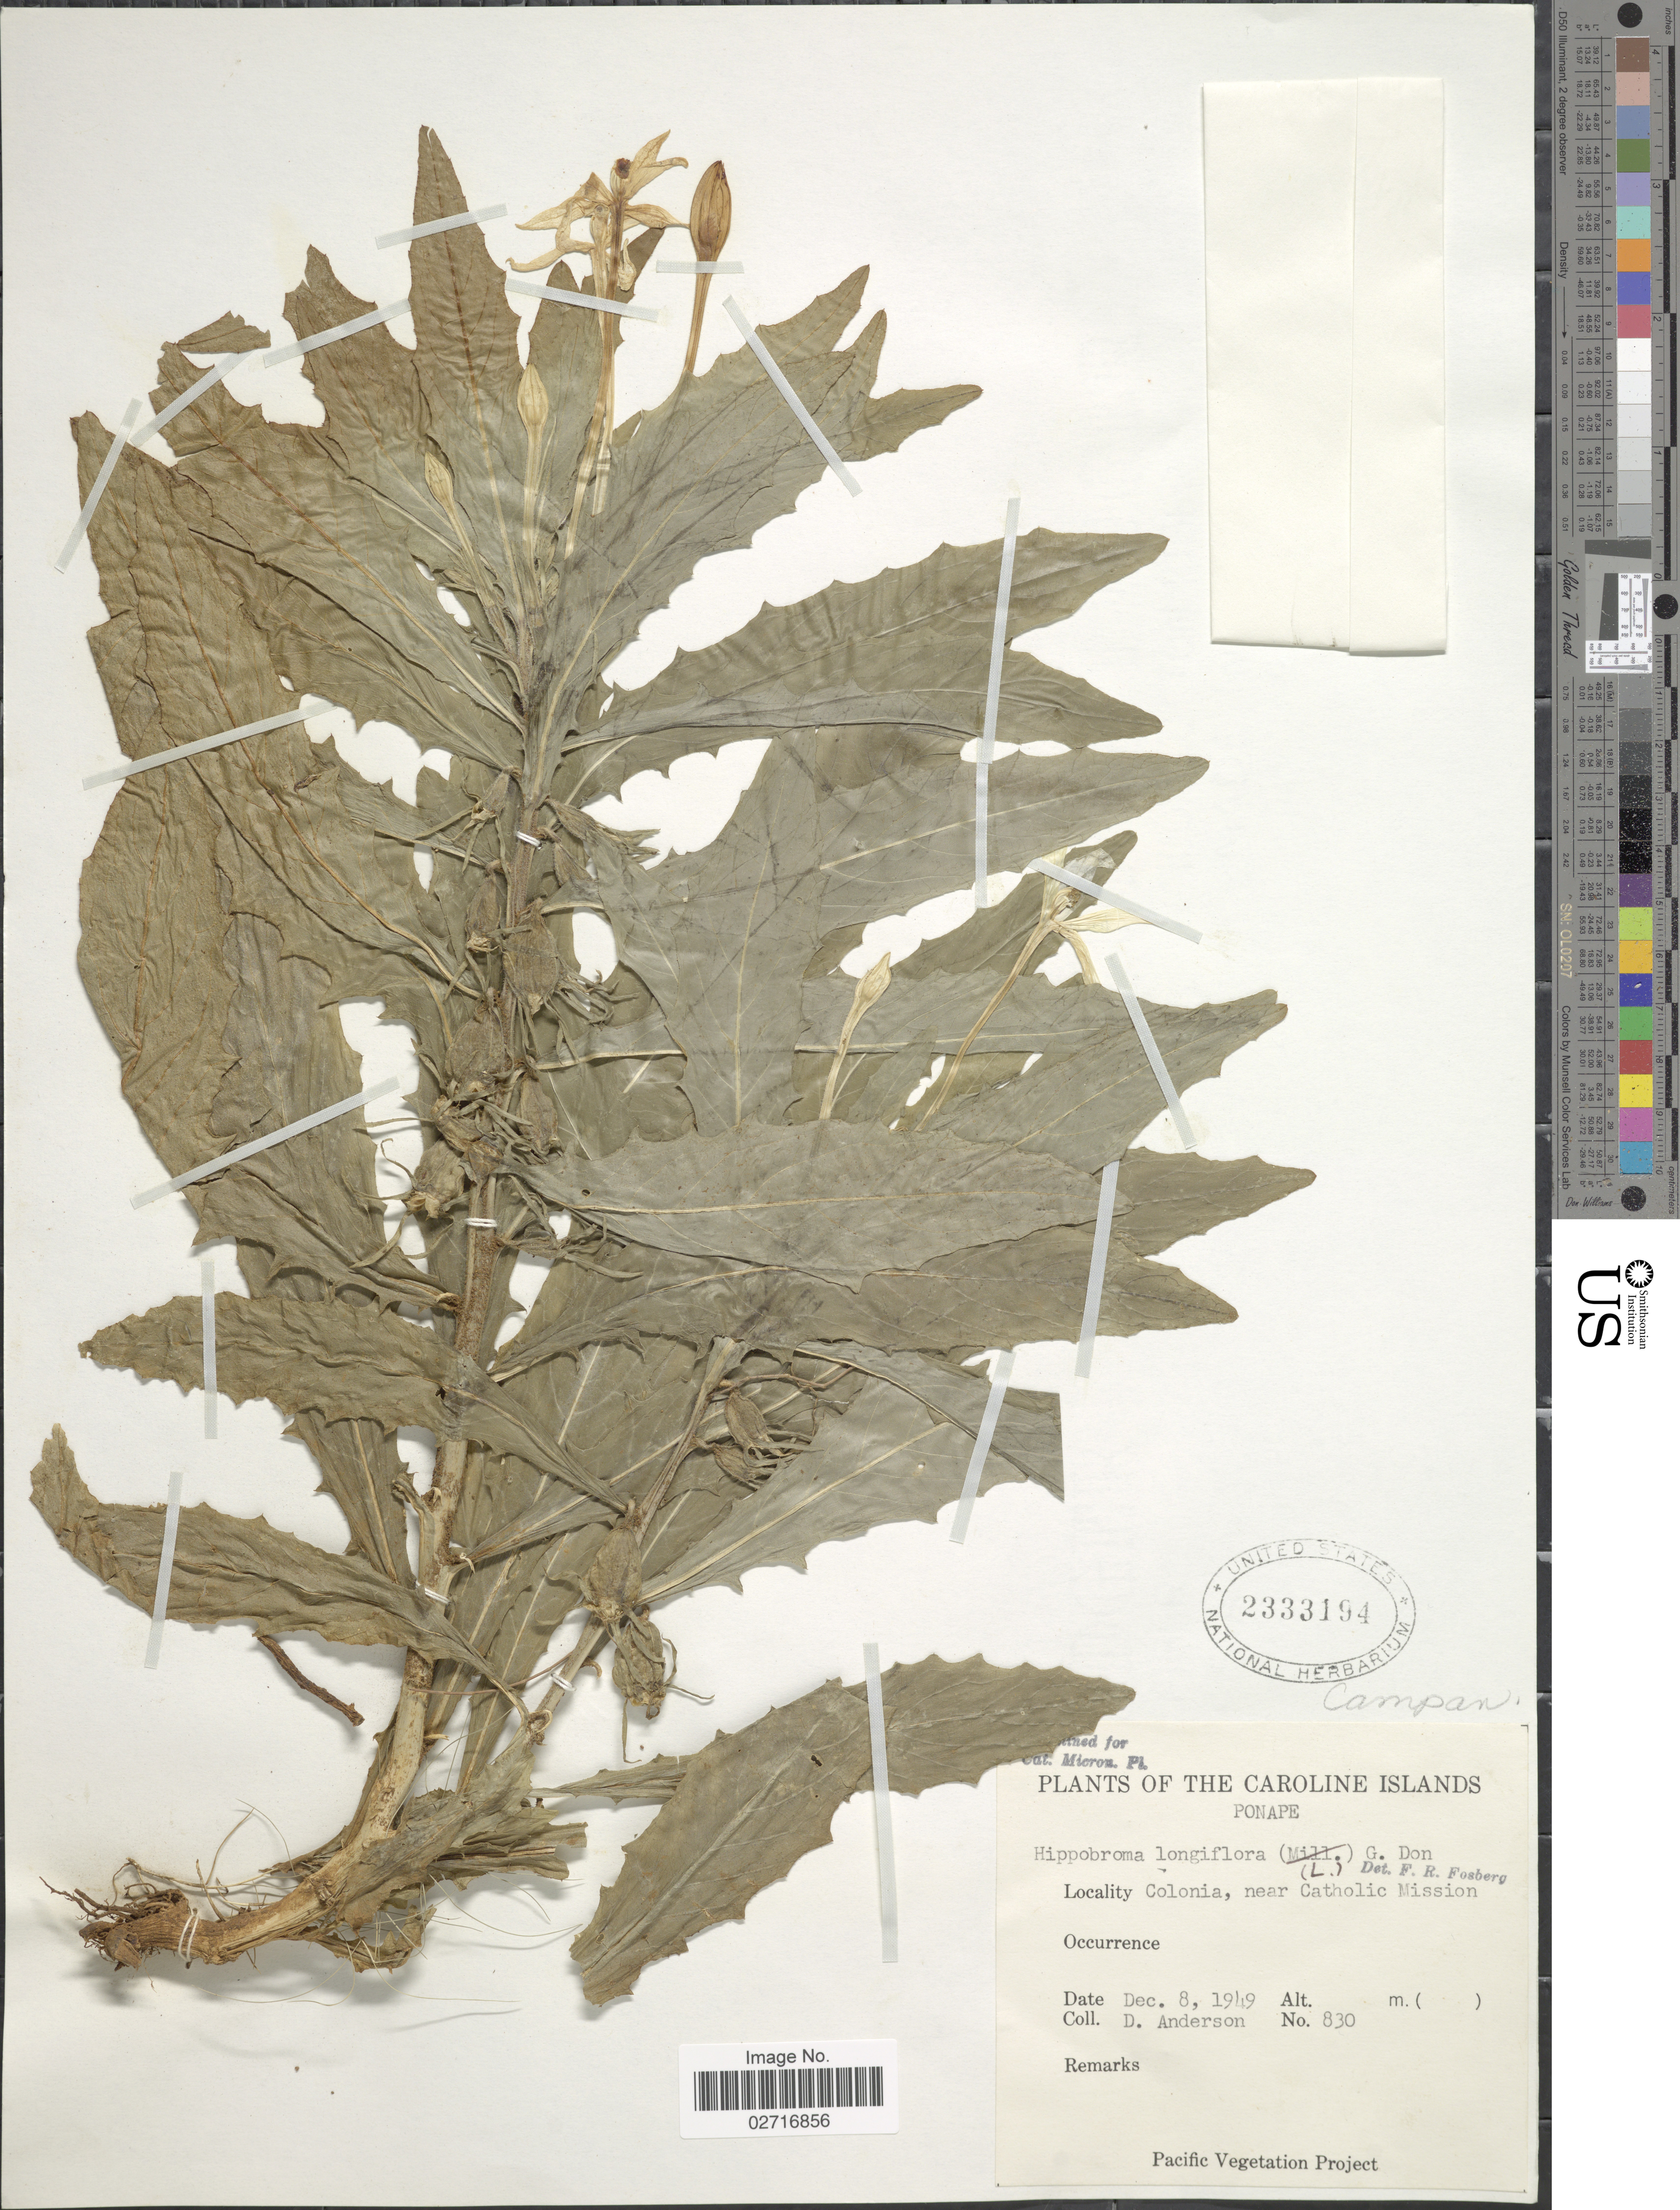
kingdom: Plantae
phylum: Tracheophyta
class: Magnoliopsida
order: Asterales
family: Campanulaceae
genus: Hippobroma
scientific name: Hippobroma longiflora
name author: (L.) G. Don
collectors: D. Anderson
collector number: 830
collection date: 1949-12-08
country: Micronesia, Federated States of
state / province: Pohnpei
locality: The Caroline Islands, Ponape, Colonia, near Catholic Mission, Pacific.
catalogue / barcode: US 2333194